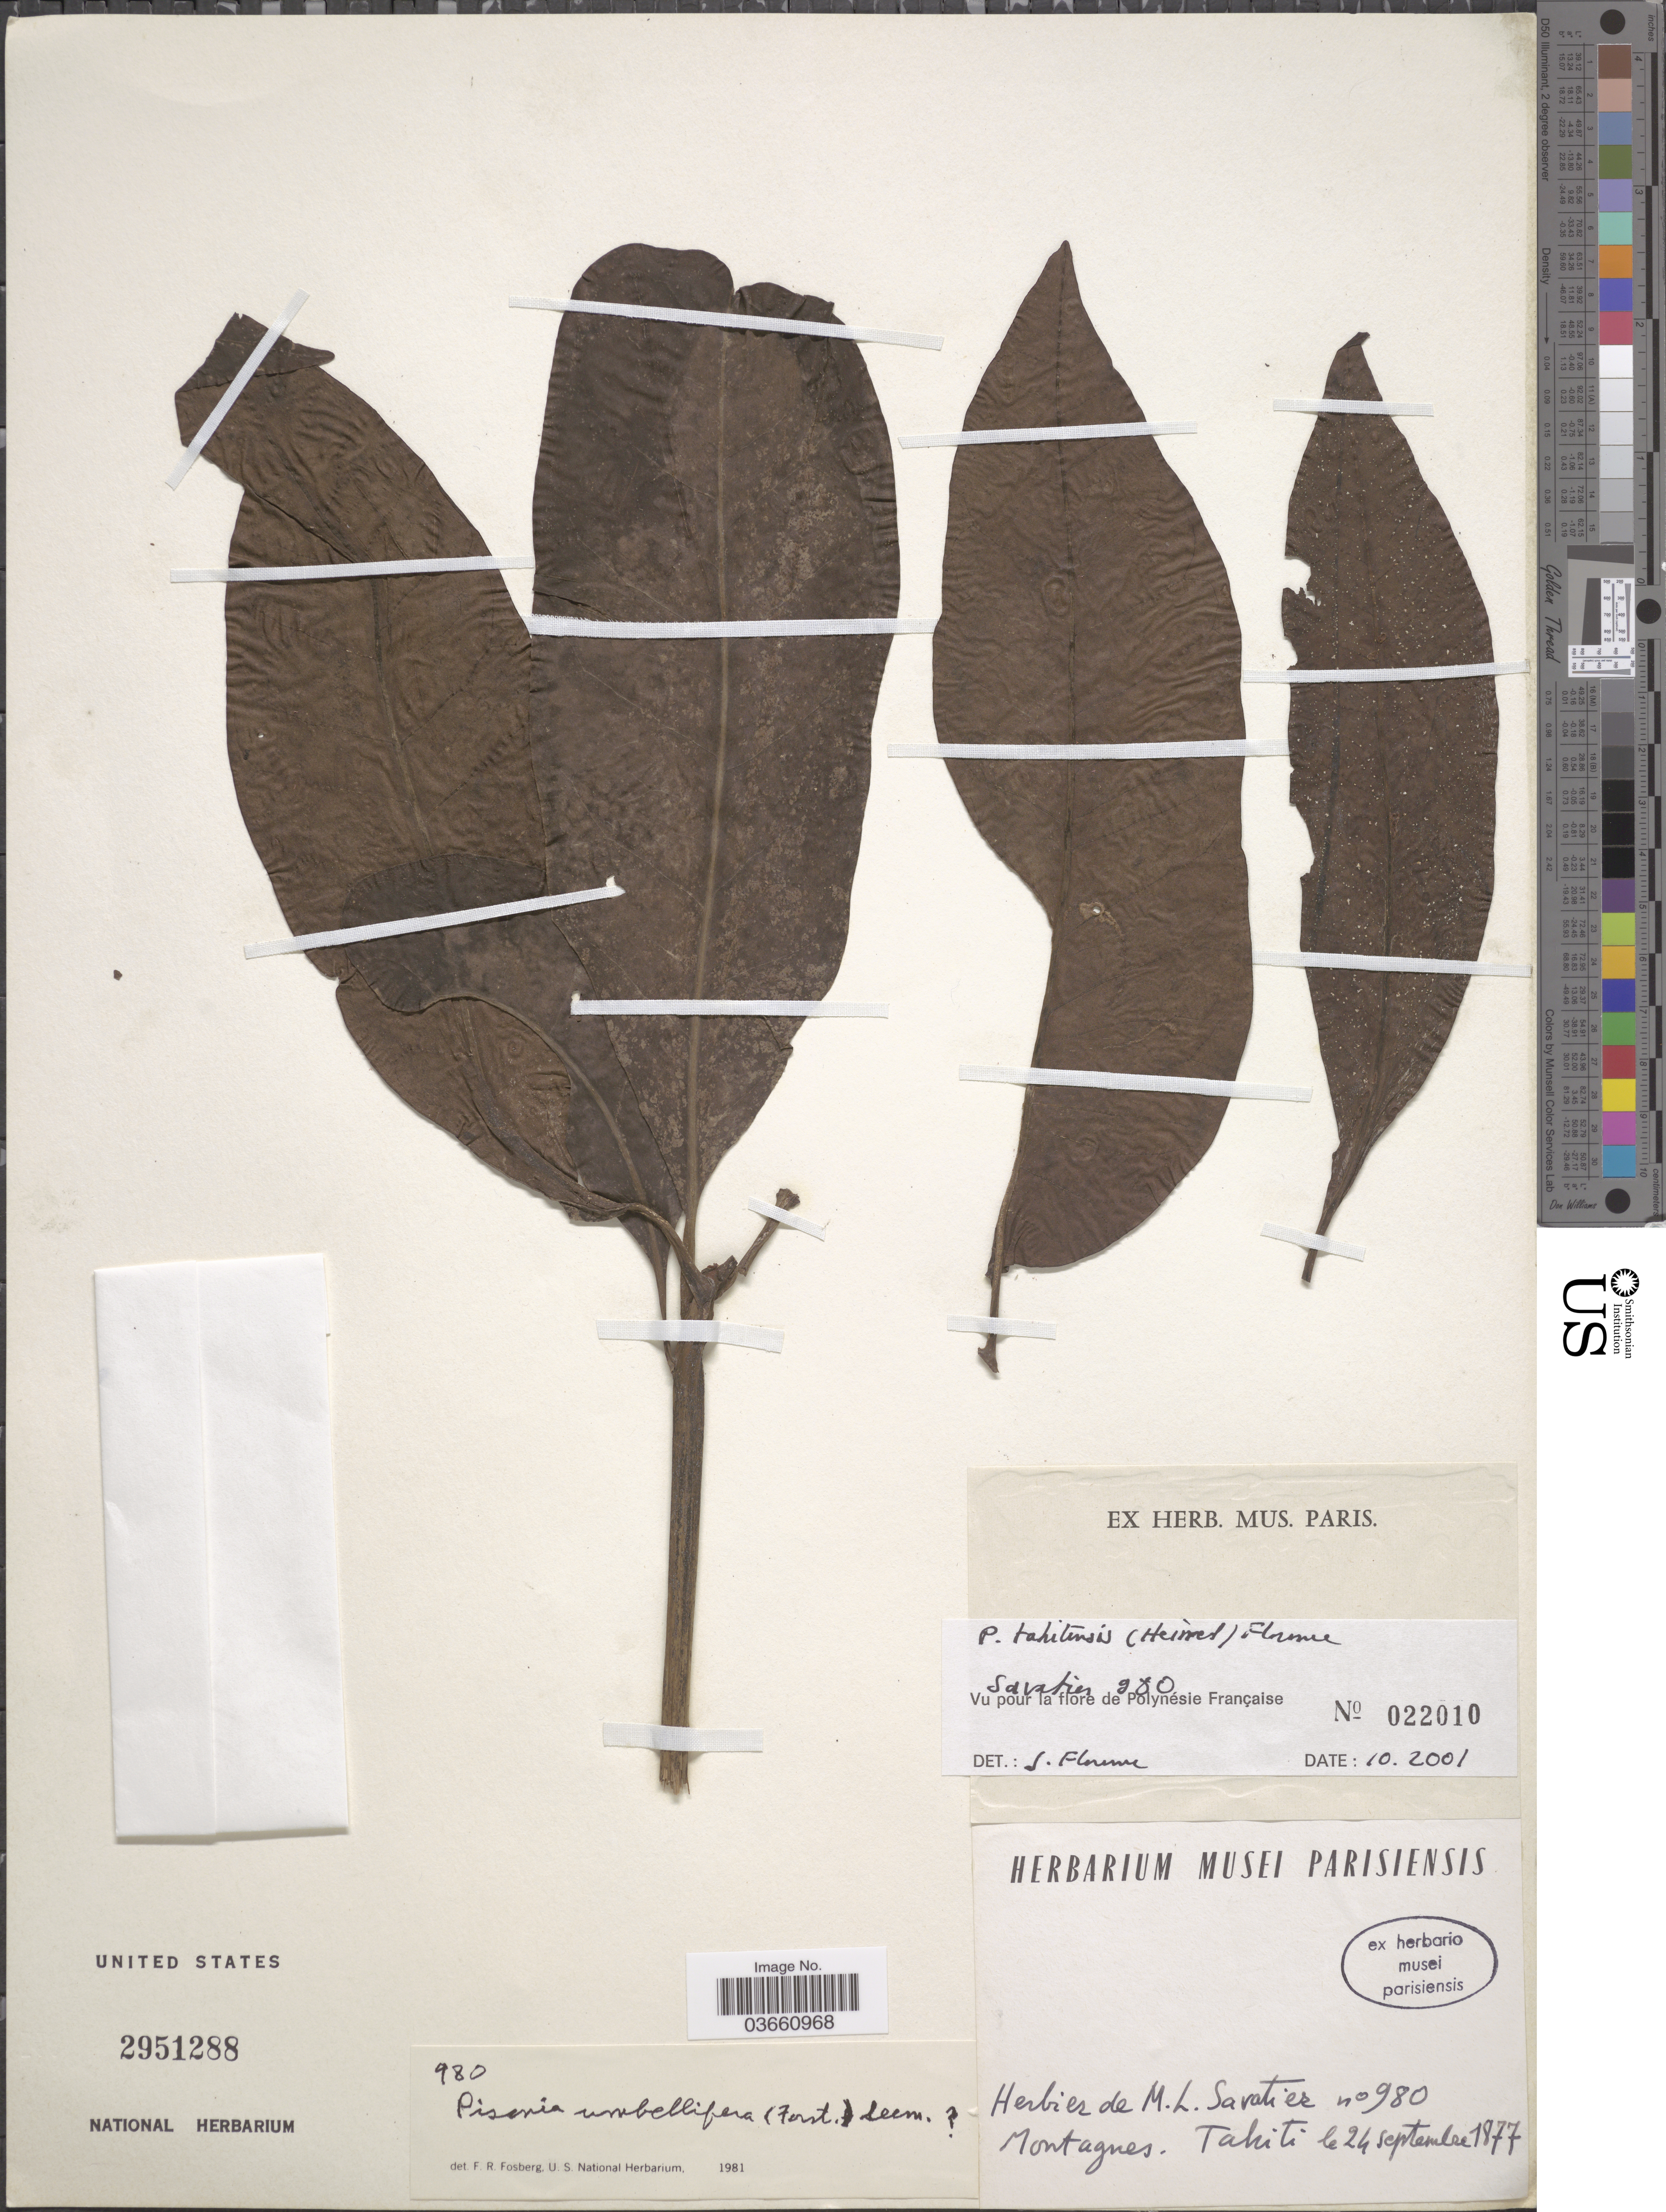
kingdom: Plantae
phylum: Tracheophyta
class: Magnoliopsida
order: Caryophyllales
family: Nyctaginaceae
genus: Ceodes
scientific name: Ceodes taitensis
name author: (Heimerl) Rossetto & Caraballo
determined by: Wagner, W. L., (BOT), Smithsonian Institution - National Museum of Natural History (UNITED STATES)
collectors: Ex herb. M. L. Savatier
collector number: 980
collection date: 1877-09-24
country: French Polynesia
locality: Montagnes Tahiti.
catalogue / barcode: US 2951288